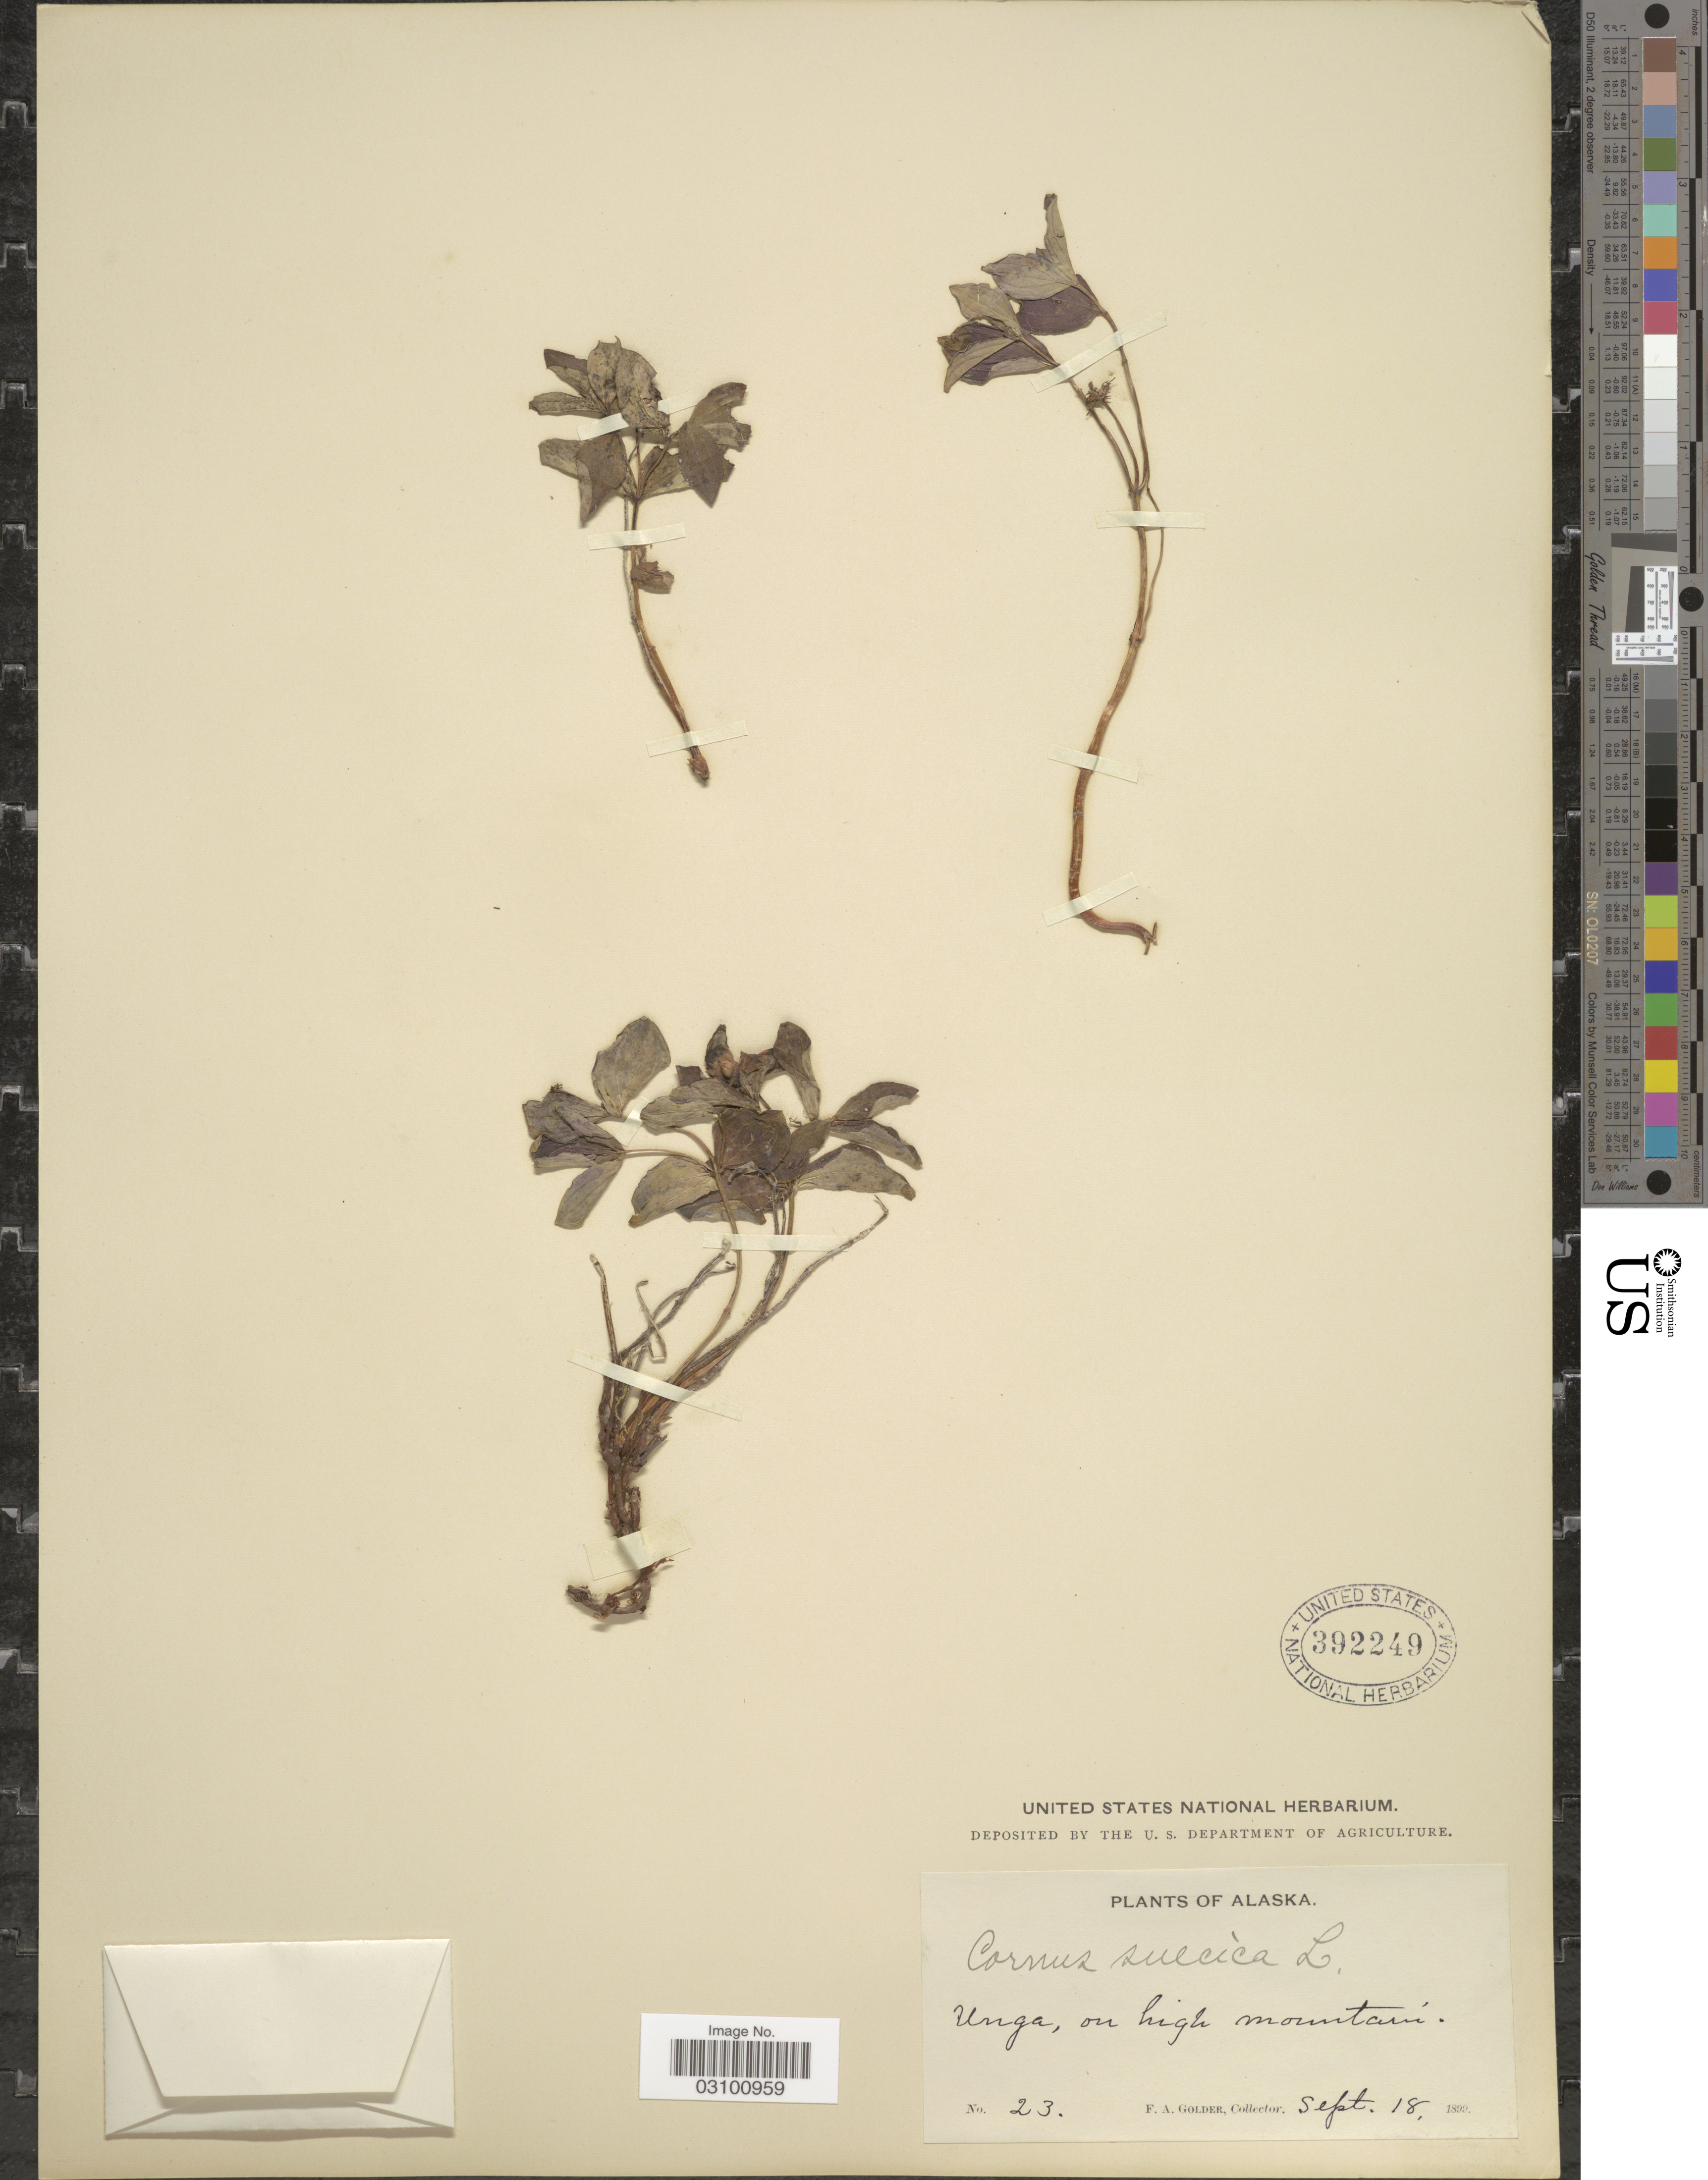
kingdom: Plantae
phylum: Tracheophyta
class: Magnoliopsida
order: Cornales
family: Cornaceae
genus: Cornus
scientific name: Cornus suecica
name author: L.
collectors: F. Golder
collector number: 23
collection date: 1899-09-18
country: United States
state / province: Alaska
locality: Unga, on high mountain.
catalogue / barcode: US 392249